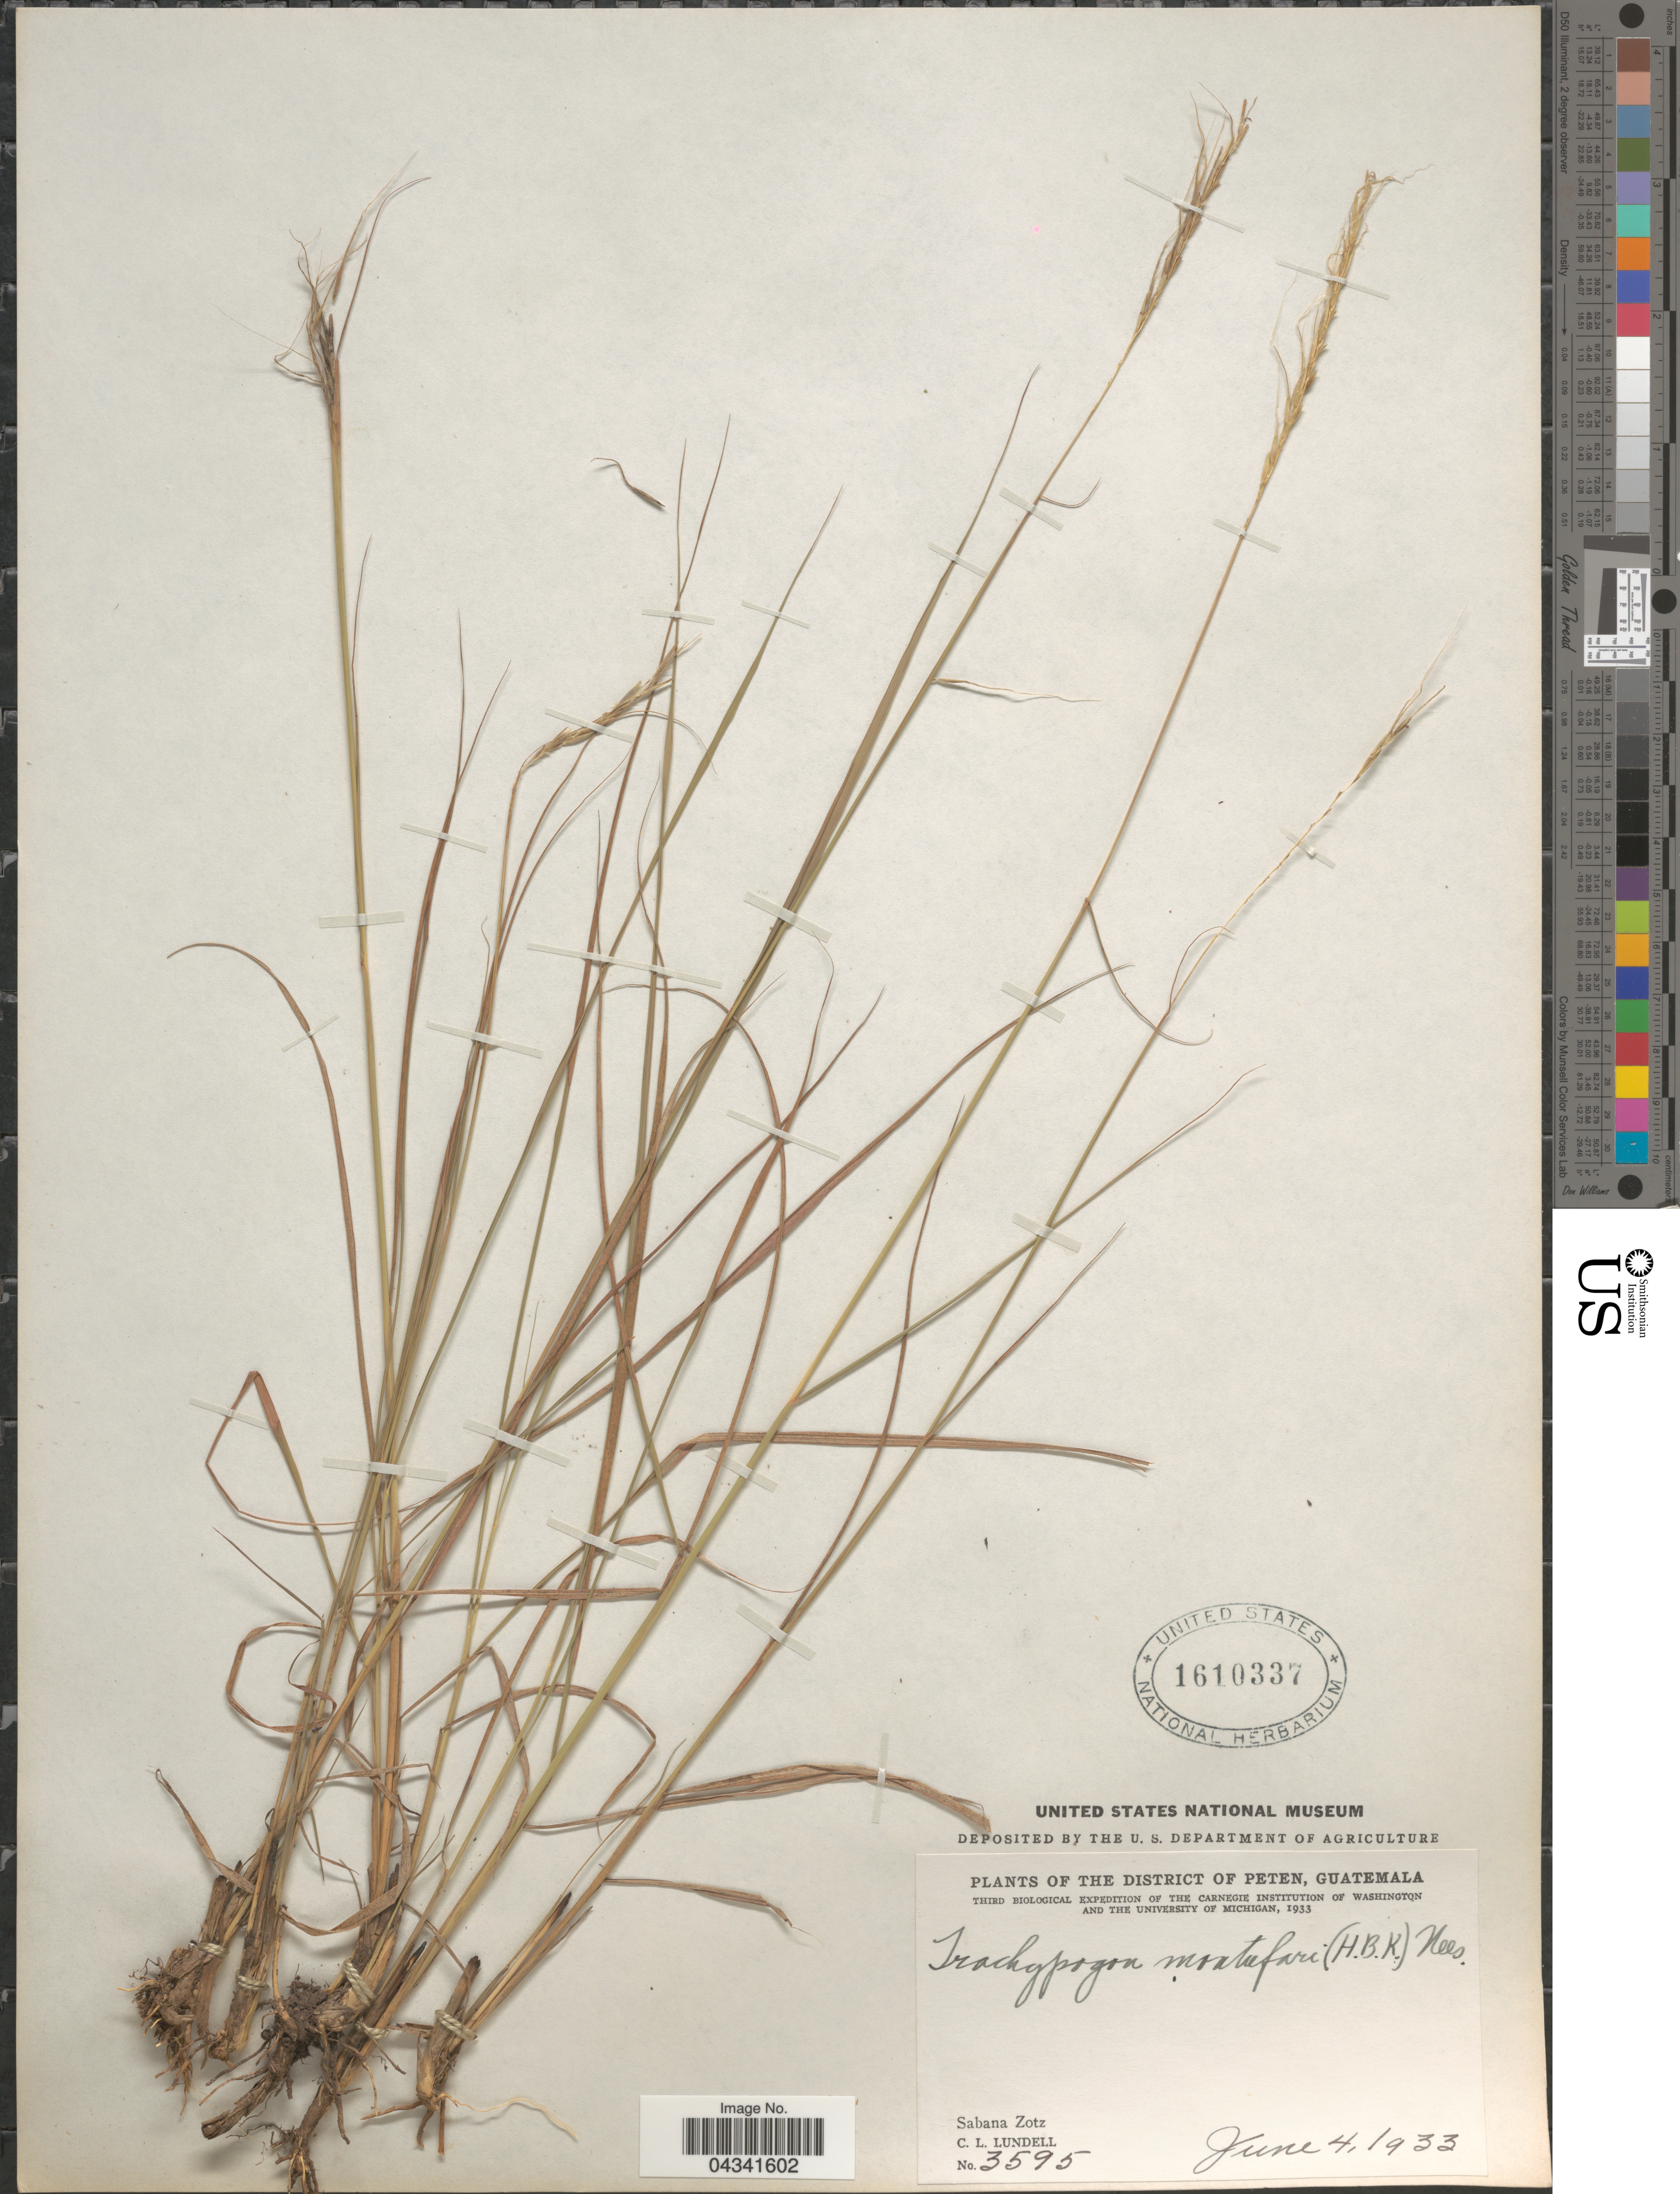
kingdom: Plantae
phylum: Tracheophyta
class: Liliopsida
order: Poales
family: Poaceae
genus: Trachypogon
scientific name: Trachypogon spicatus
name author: (L. f.) Kuntze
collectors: C. L. Lundell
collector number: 3595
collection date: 1933-06-04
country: Guatemala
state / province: El Peten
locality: The District Of Peten. Third Biological Expedition Of The Carnegie Institution Of Washington And The University Of Michigan, 1933. Sabana Zots.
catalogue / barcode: US 1610337